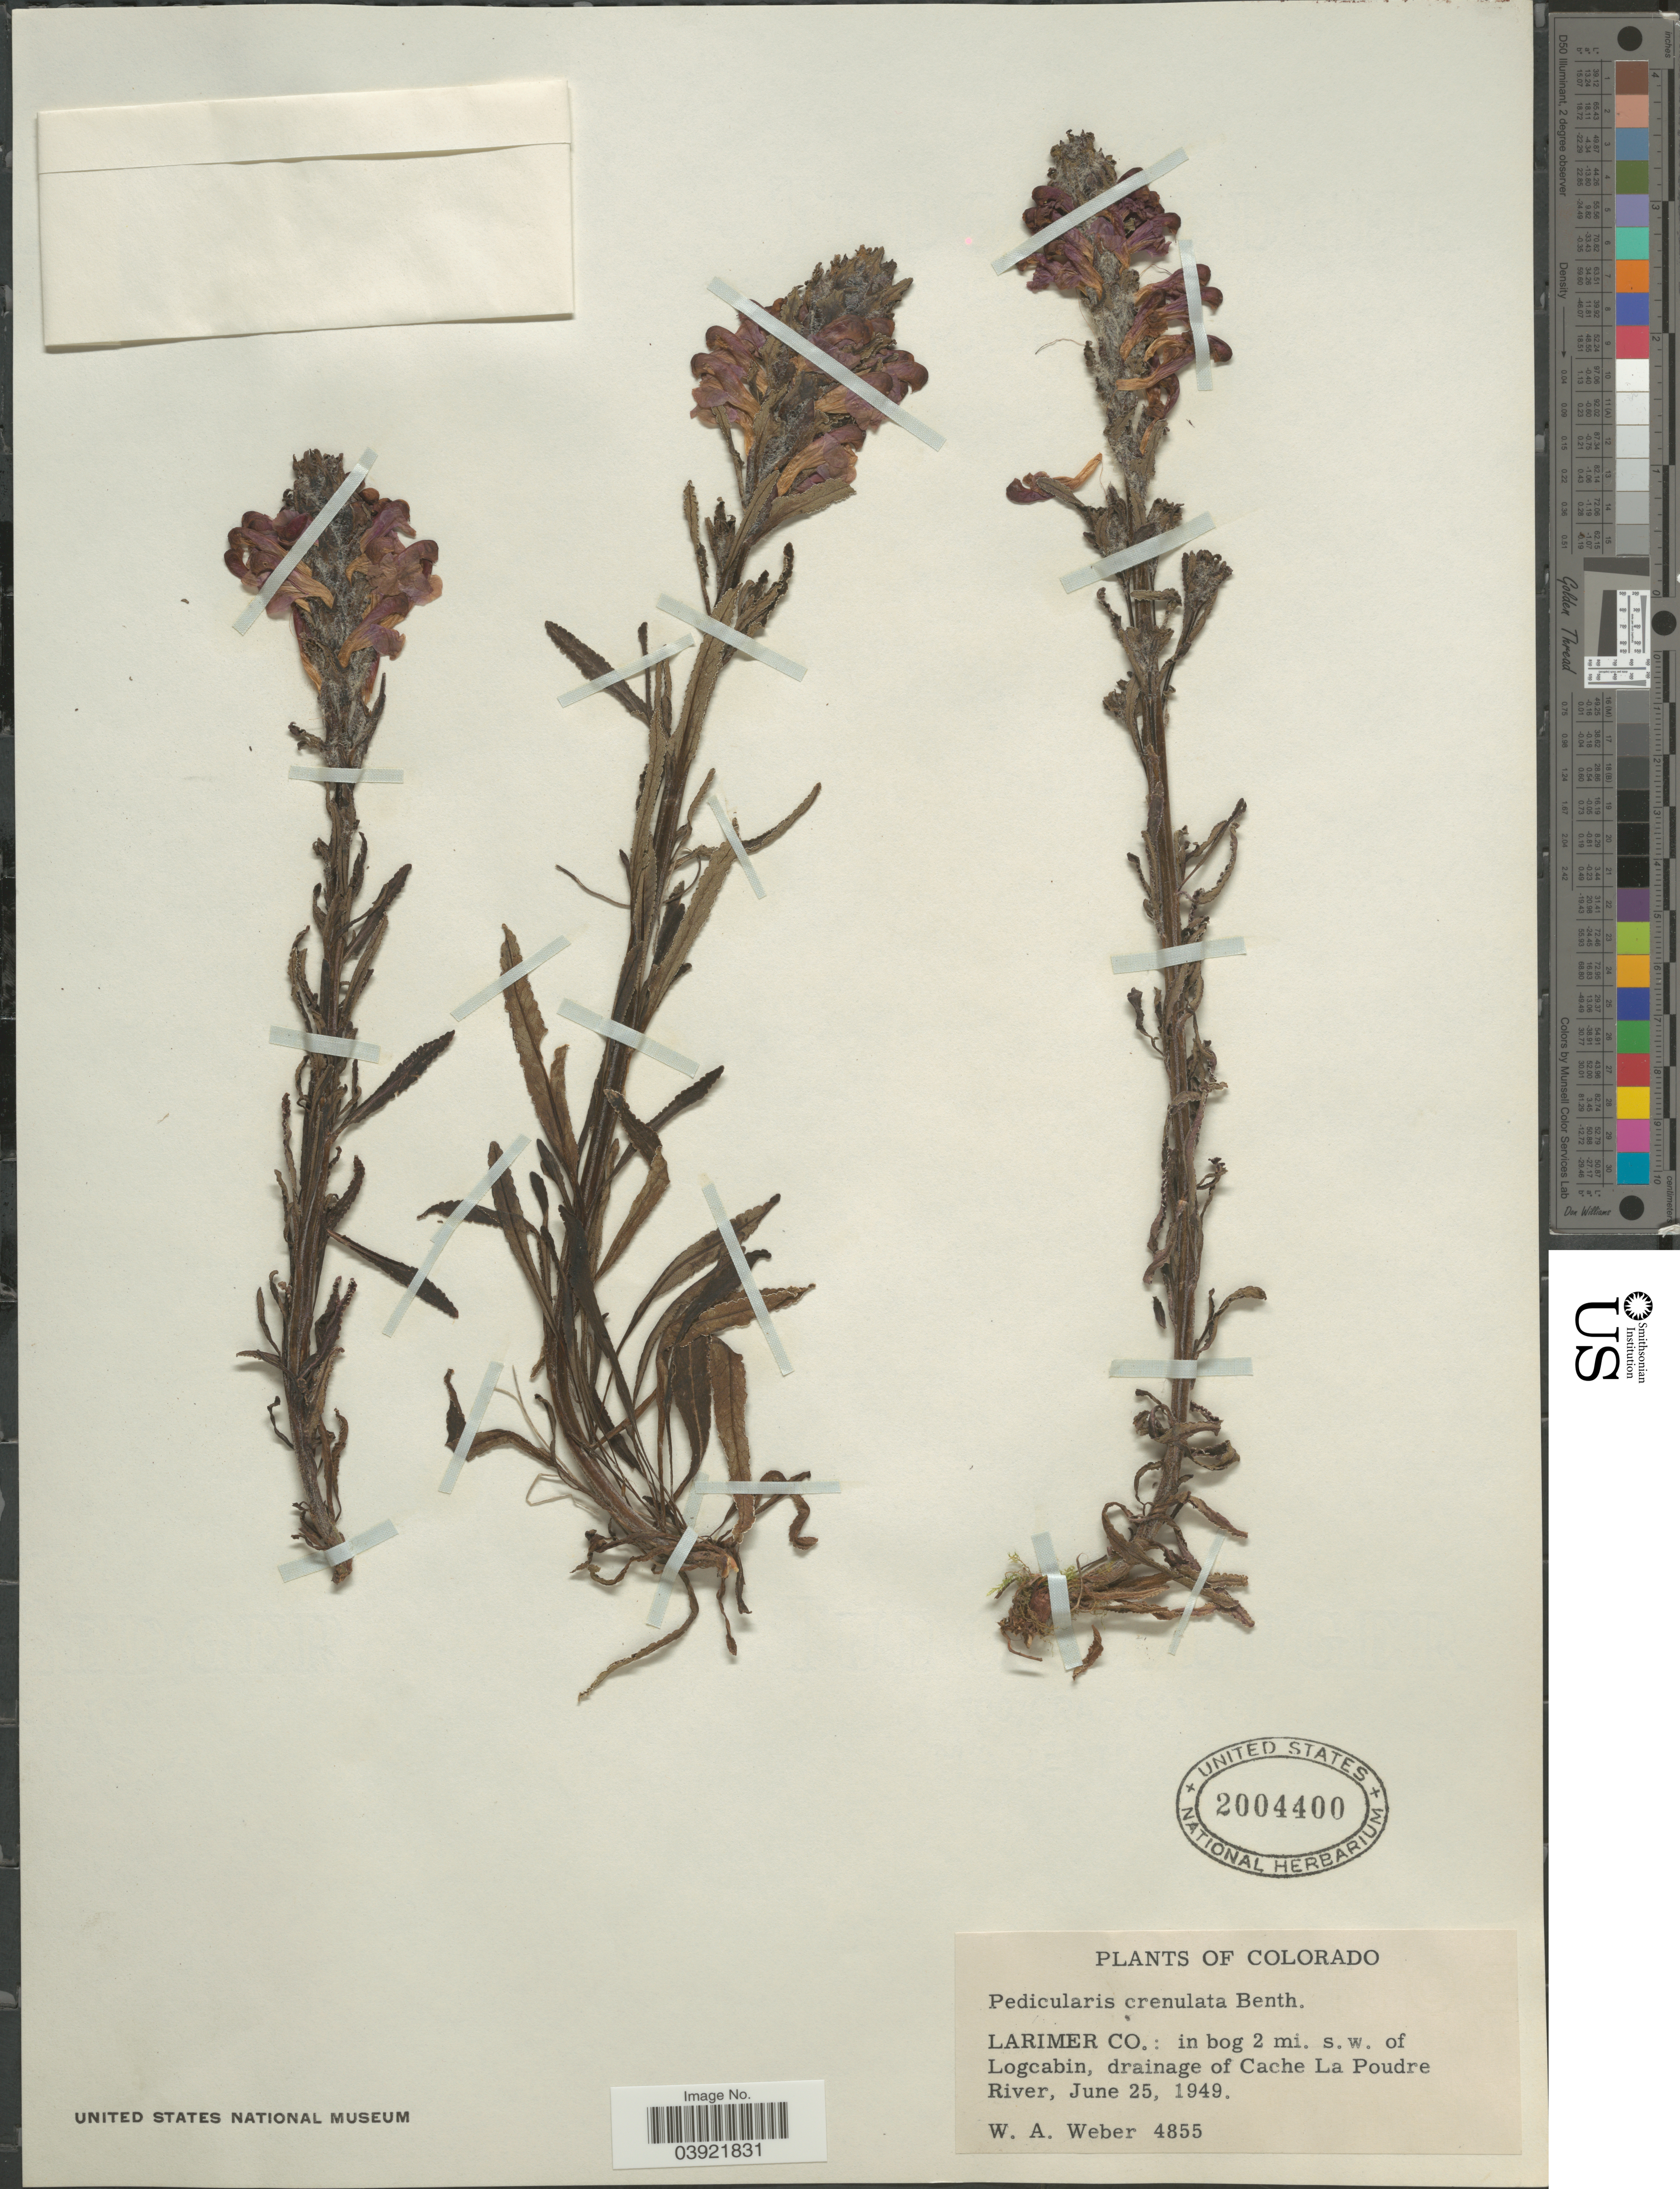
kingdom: Plantae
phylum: Tracheophyta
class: Magnoliopsida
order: Lamiales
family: Orobanchaceae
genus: Pedicularis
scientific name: Pedicularis crenulata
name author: Benth.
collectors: W. A. Weber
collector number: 4855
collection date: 1949-06-25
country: United States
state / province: Colorado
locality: Larimer Co.: in bog 2 mi. s.w. of Logcabin, drainage of Cache La Poudre River.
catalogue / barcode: US 2004400